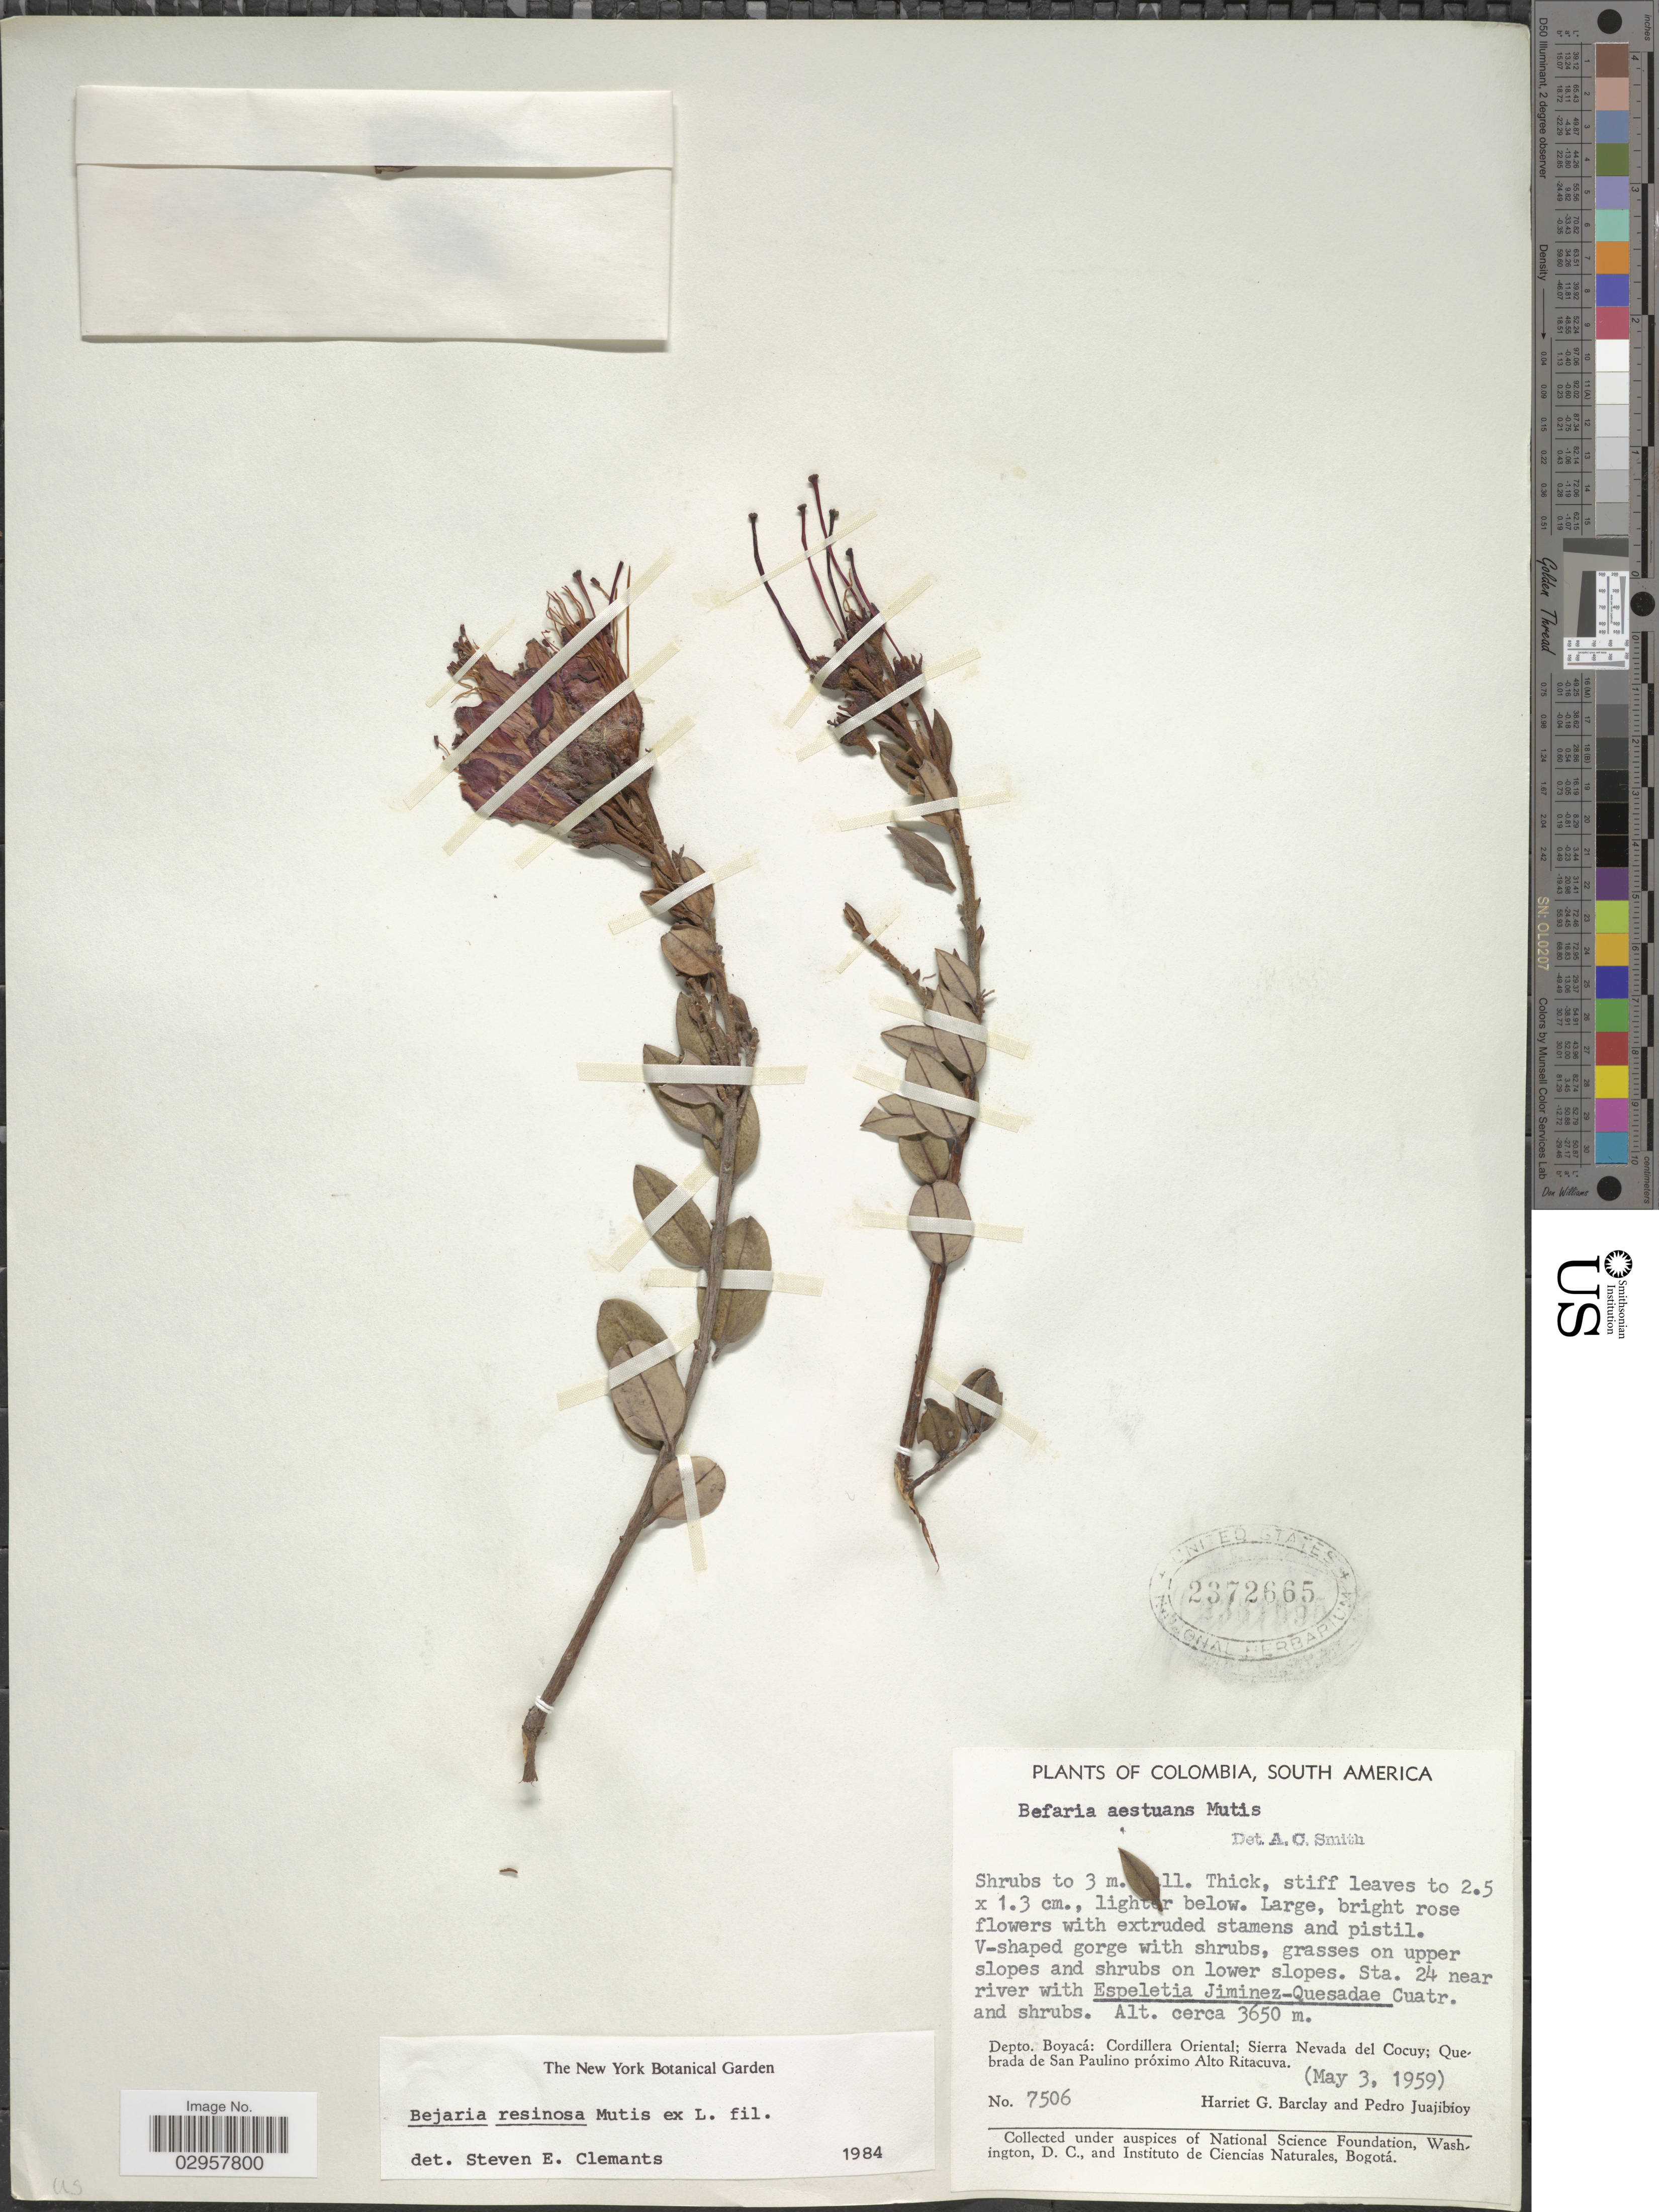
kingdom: Plantae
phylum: Tracheophyta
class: Magnoliopsida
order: Ericales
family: Ericaceae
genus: Befaria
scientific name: Befaria resinosa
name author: Mutis ex L. f.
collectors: H. G. Barclay & P. Juajibioy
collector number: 7506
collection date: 1959-05-03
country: Colombia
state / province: Boyacá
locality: Depto. Boyacá: Cordillera Oriental; Sierra Nevada del Cocuy; Quebrada de San Paulino próximo Alto Ritacuva.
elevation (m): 3650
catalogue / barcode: US 2372665